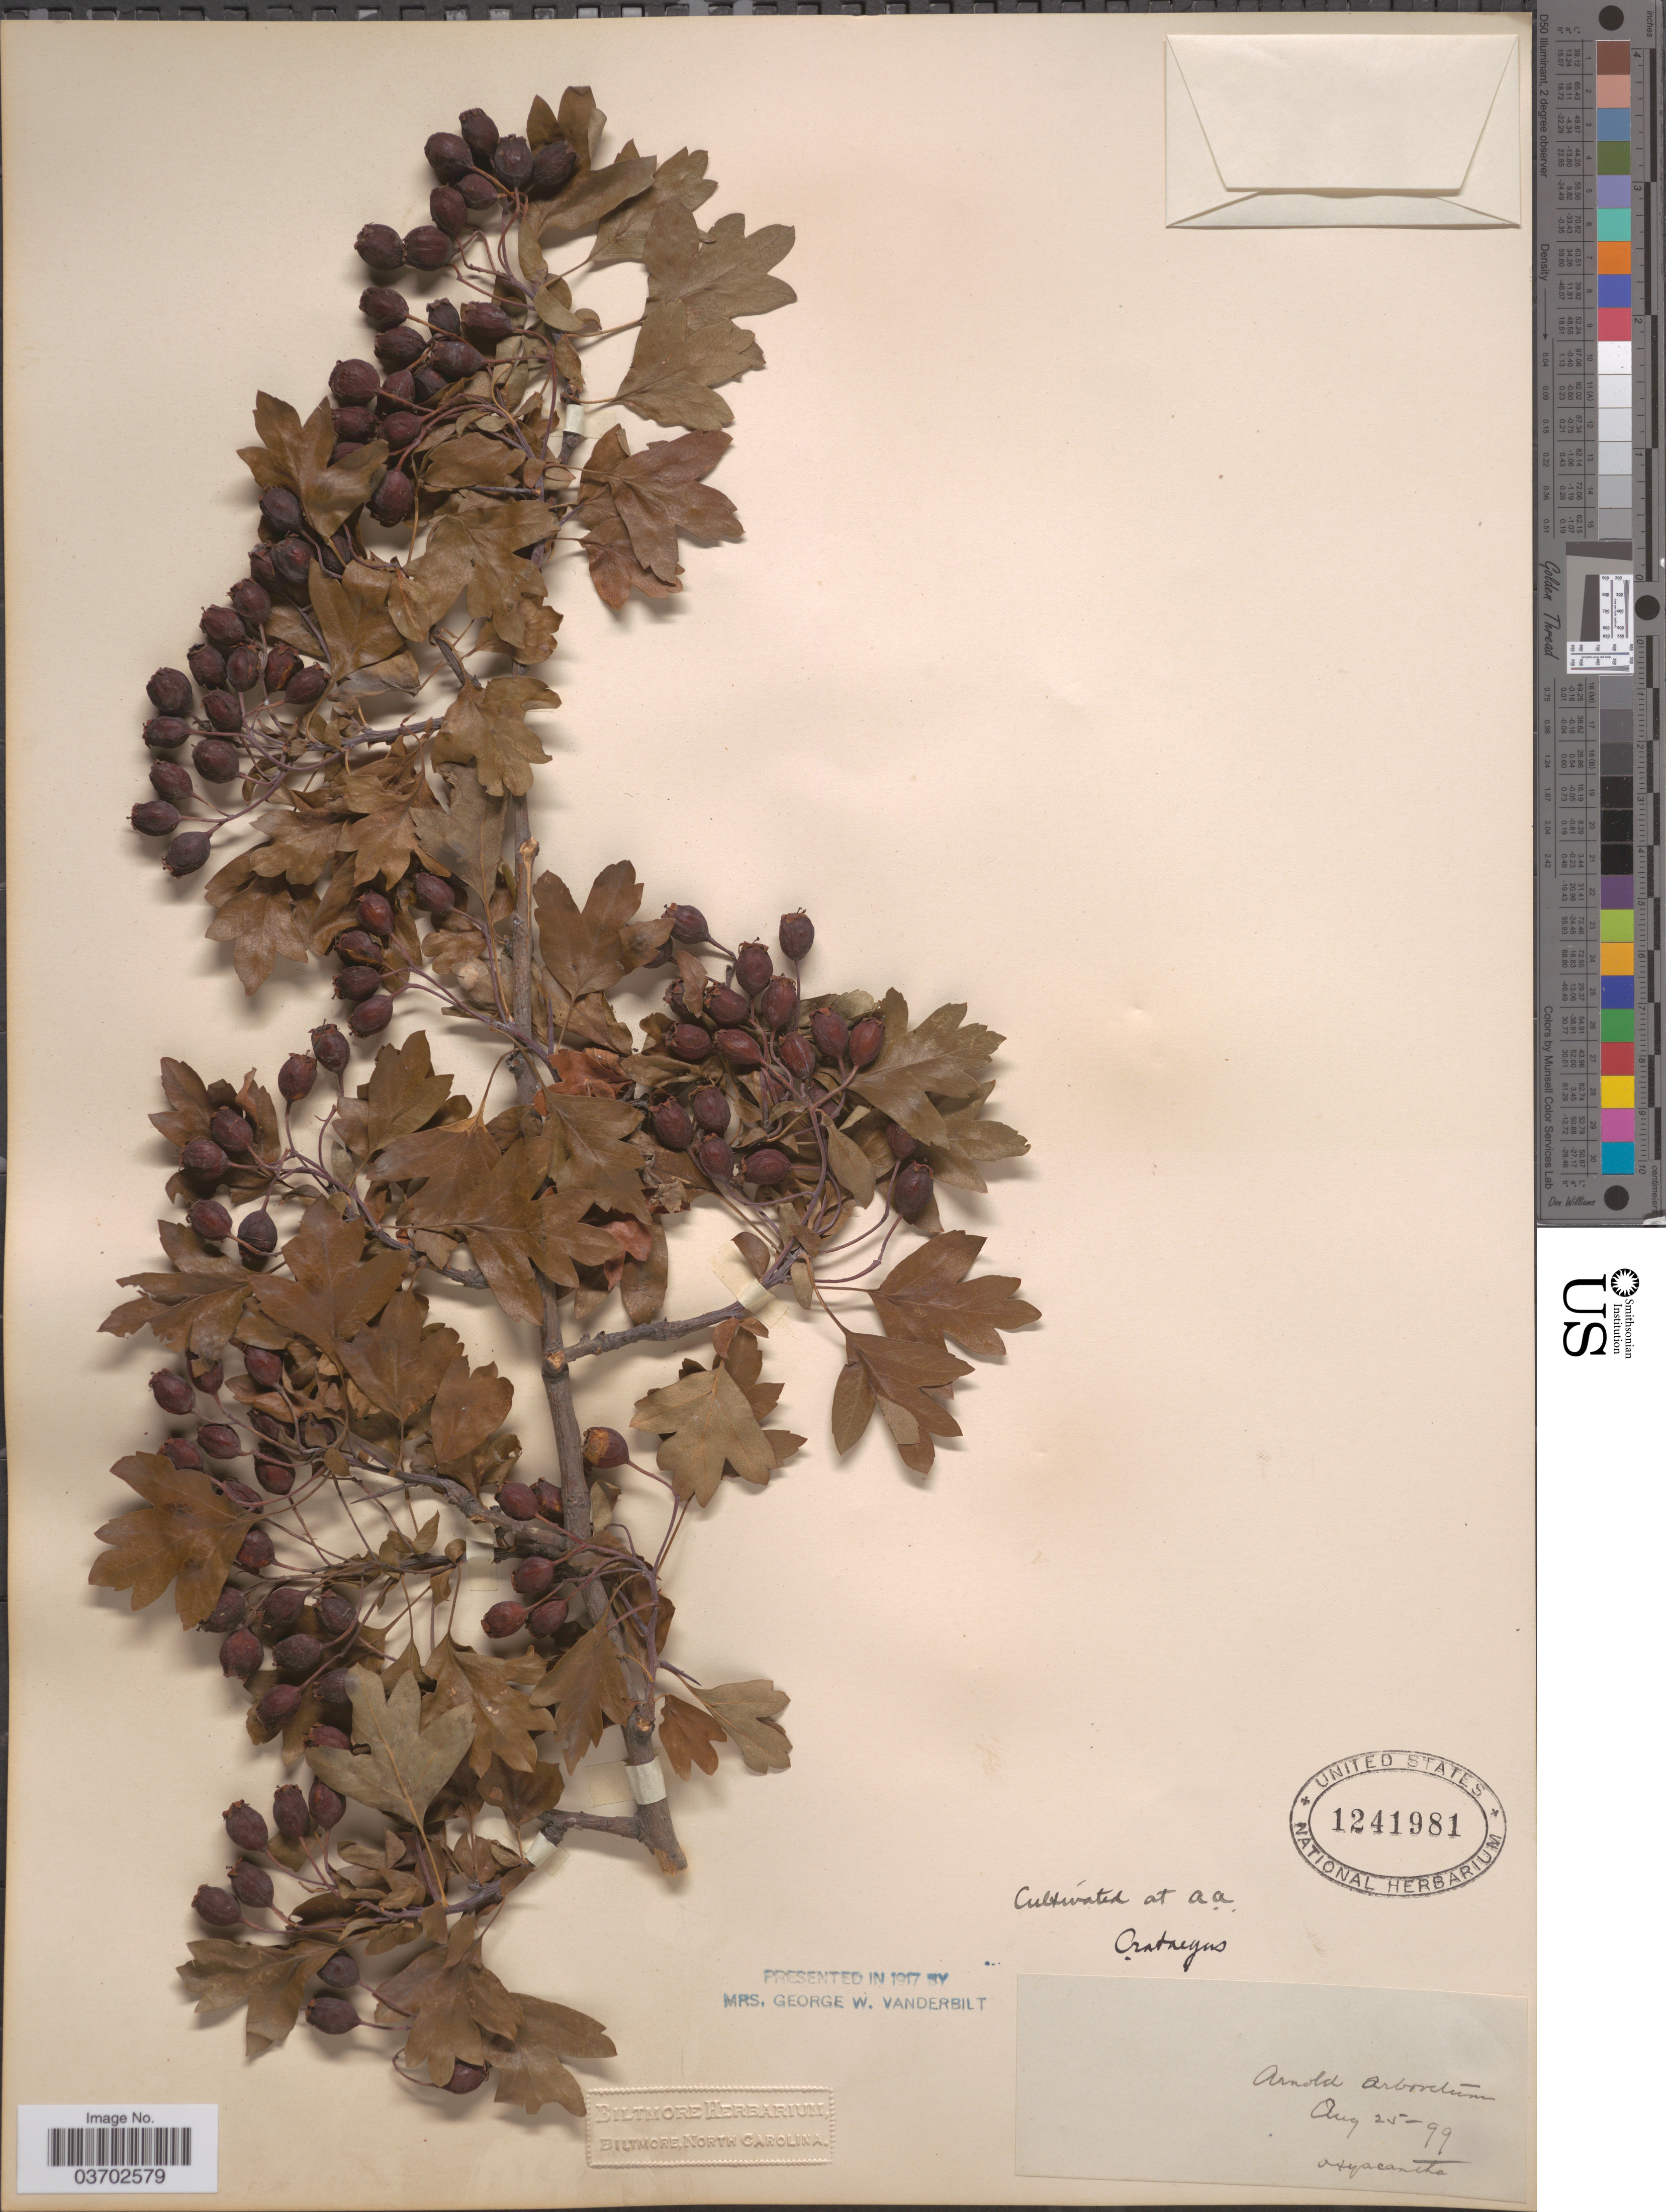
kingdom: Plantae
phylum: Tracheophyta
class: Magnoliopsida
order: Rosales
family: Rosaceae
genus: Crataegus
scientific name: Crataegus sp.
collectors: ex herb. Biltmore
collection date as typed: Transcribed d/m/y: 25/8/99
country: United States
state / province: Massachusetts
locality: Arnold Arboretum. A.A.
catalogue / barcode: US 1241981